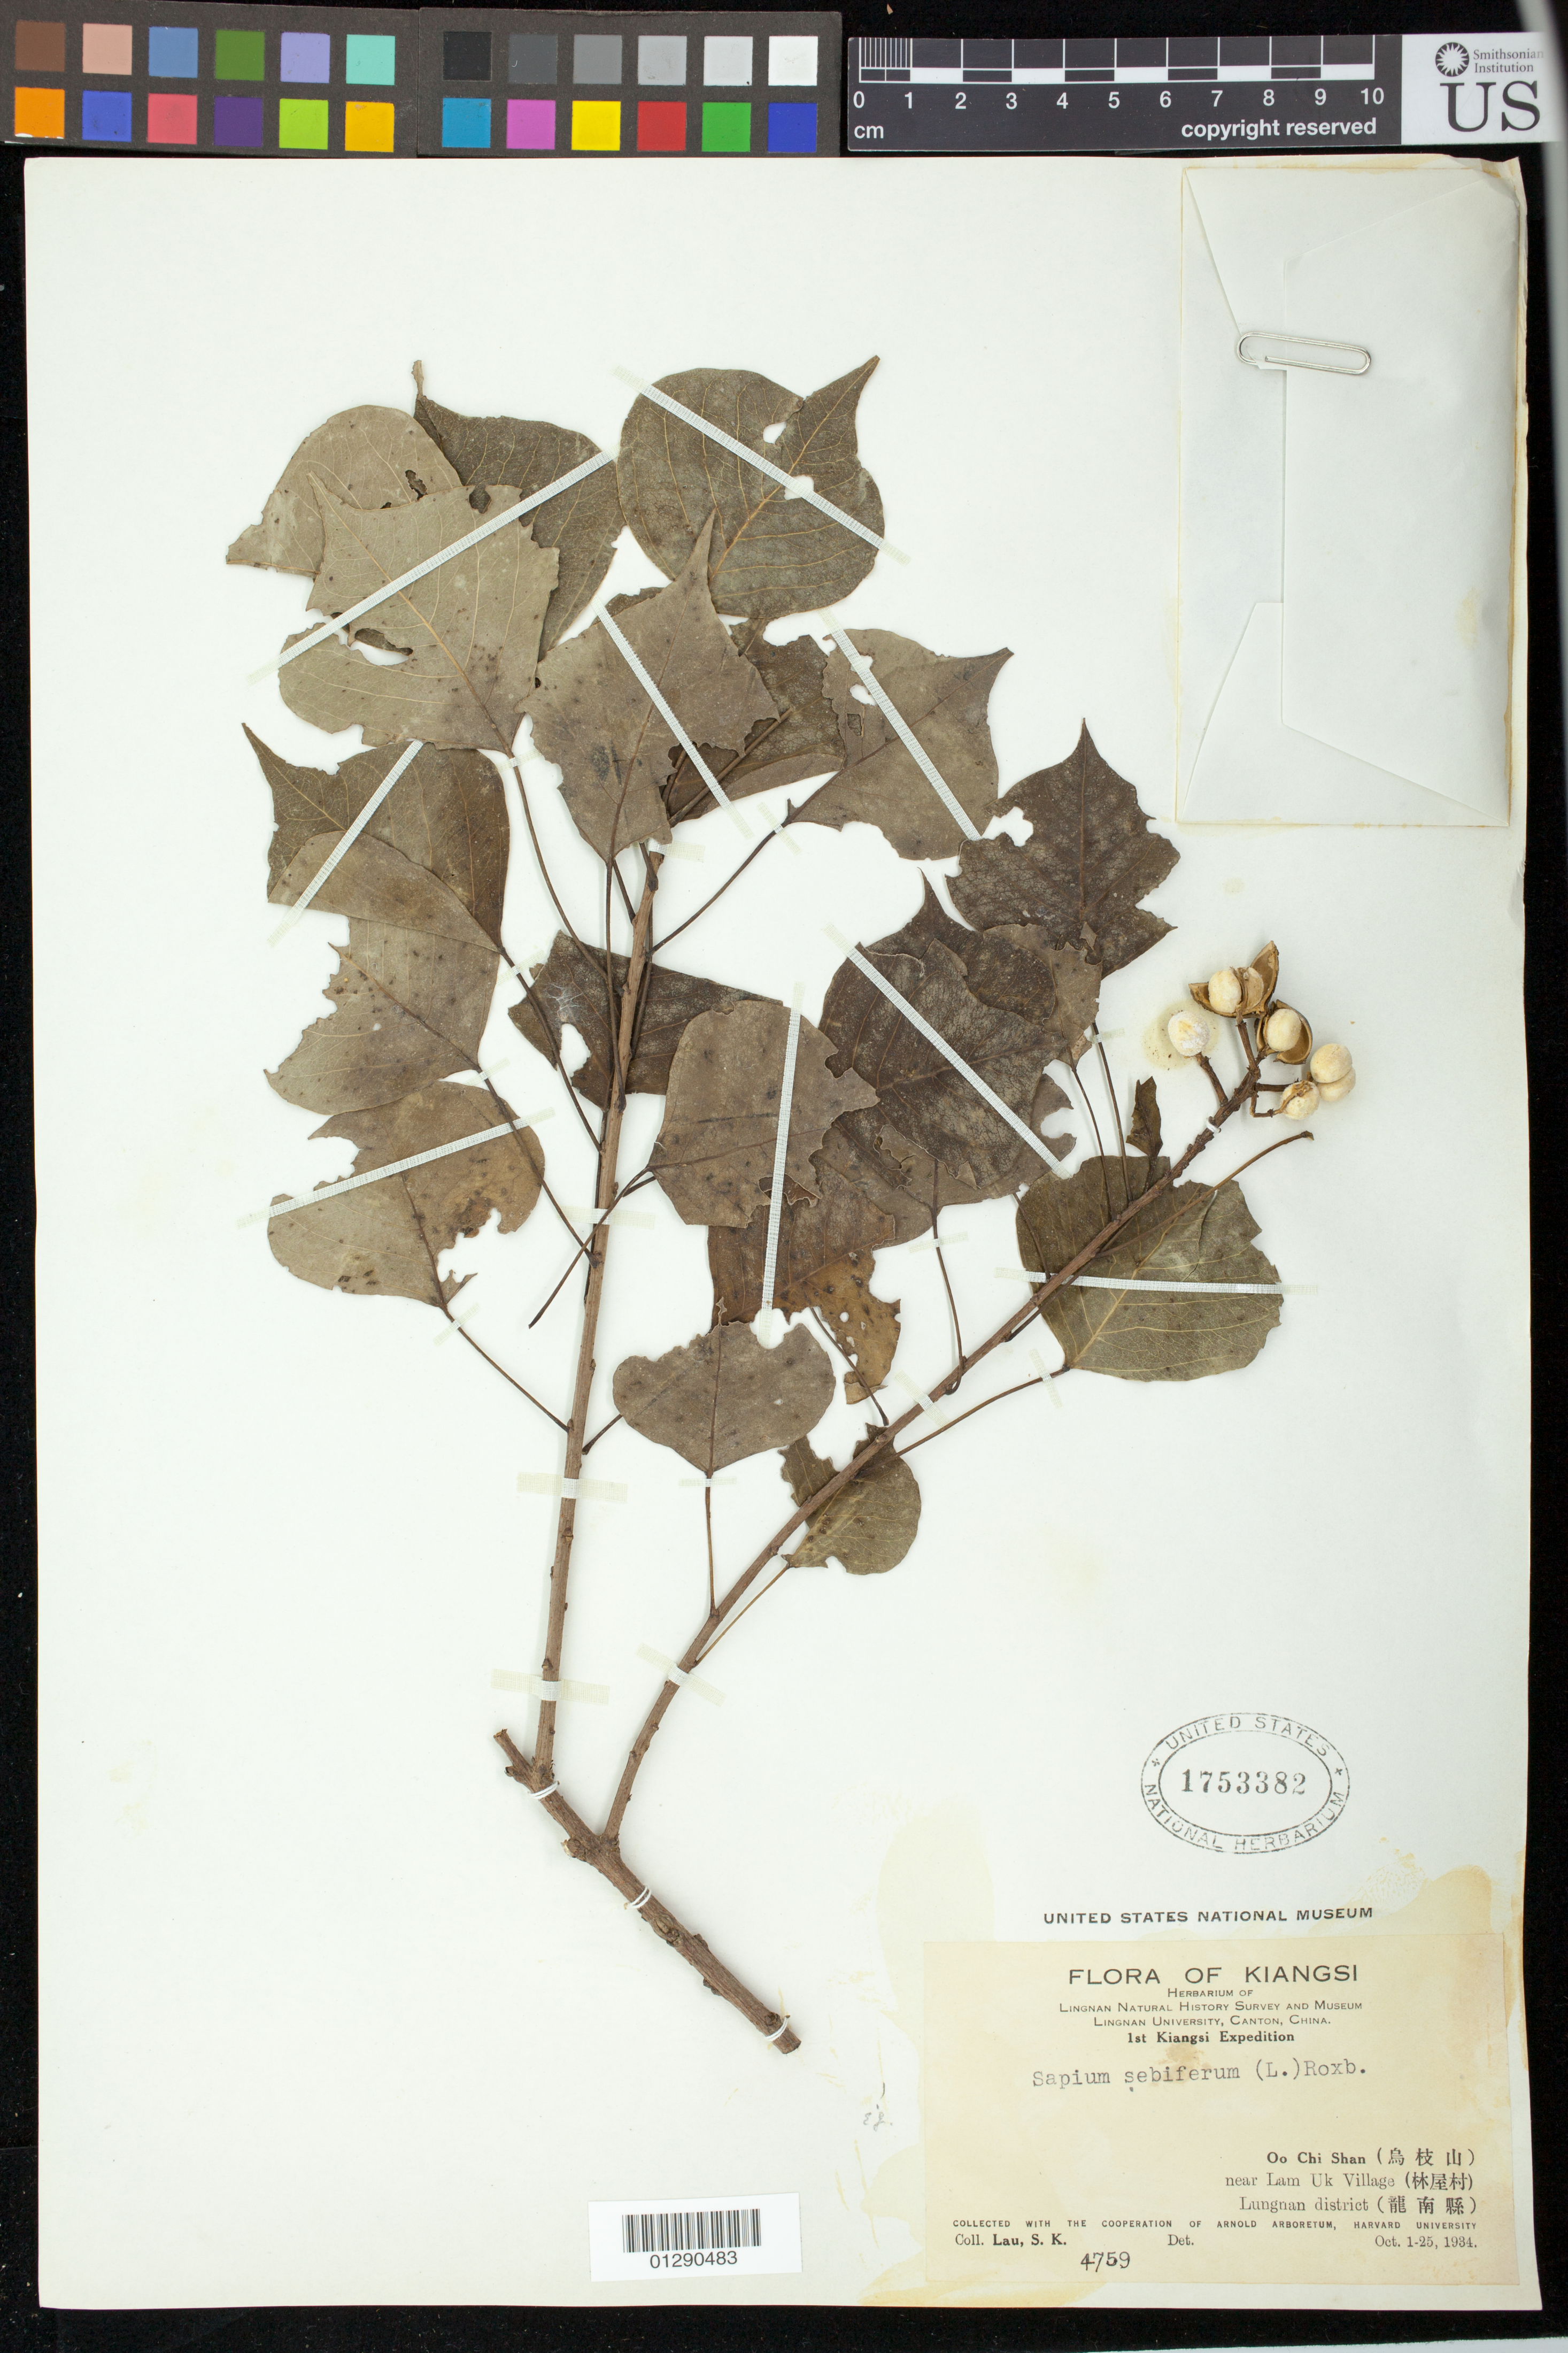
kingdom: Plantae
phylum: Tracheophyta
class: Magnoliopsida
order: Malpighiales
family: Euphorbiaceae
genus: Sapium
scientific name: Sapium sebiferum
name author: (L.) Roxb.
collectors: S. K. Lau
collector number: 4759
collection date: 1934-10-01/1934-10-25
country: China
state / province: Jiangxi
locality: Oo Chi Shan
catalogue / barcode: US 1753382